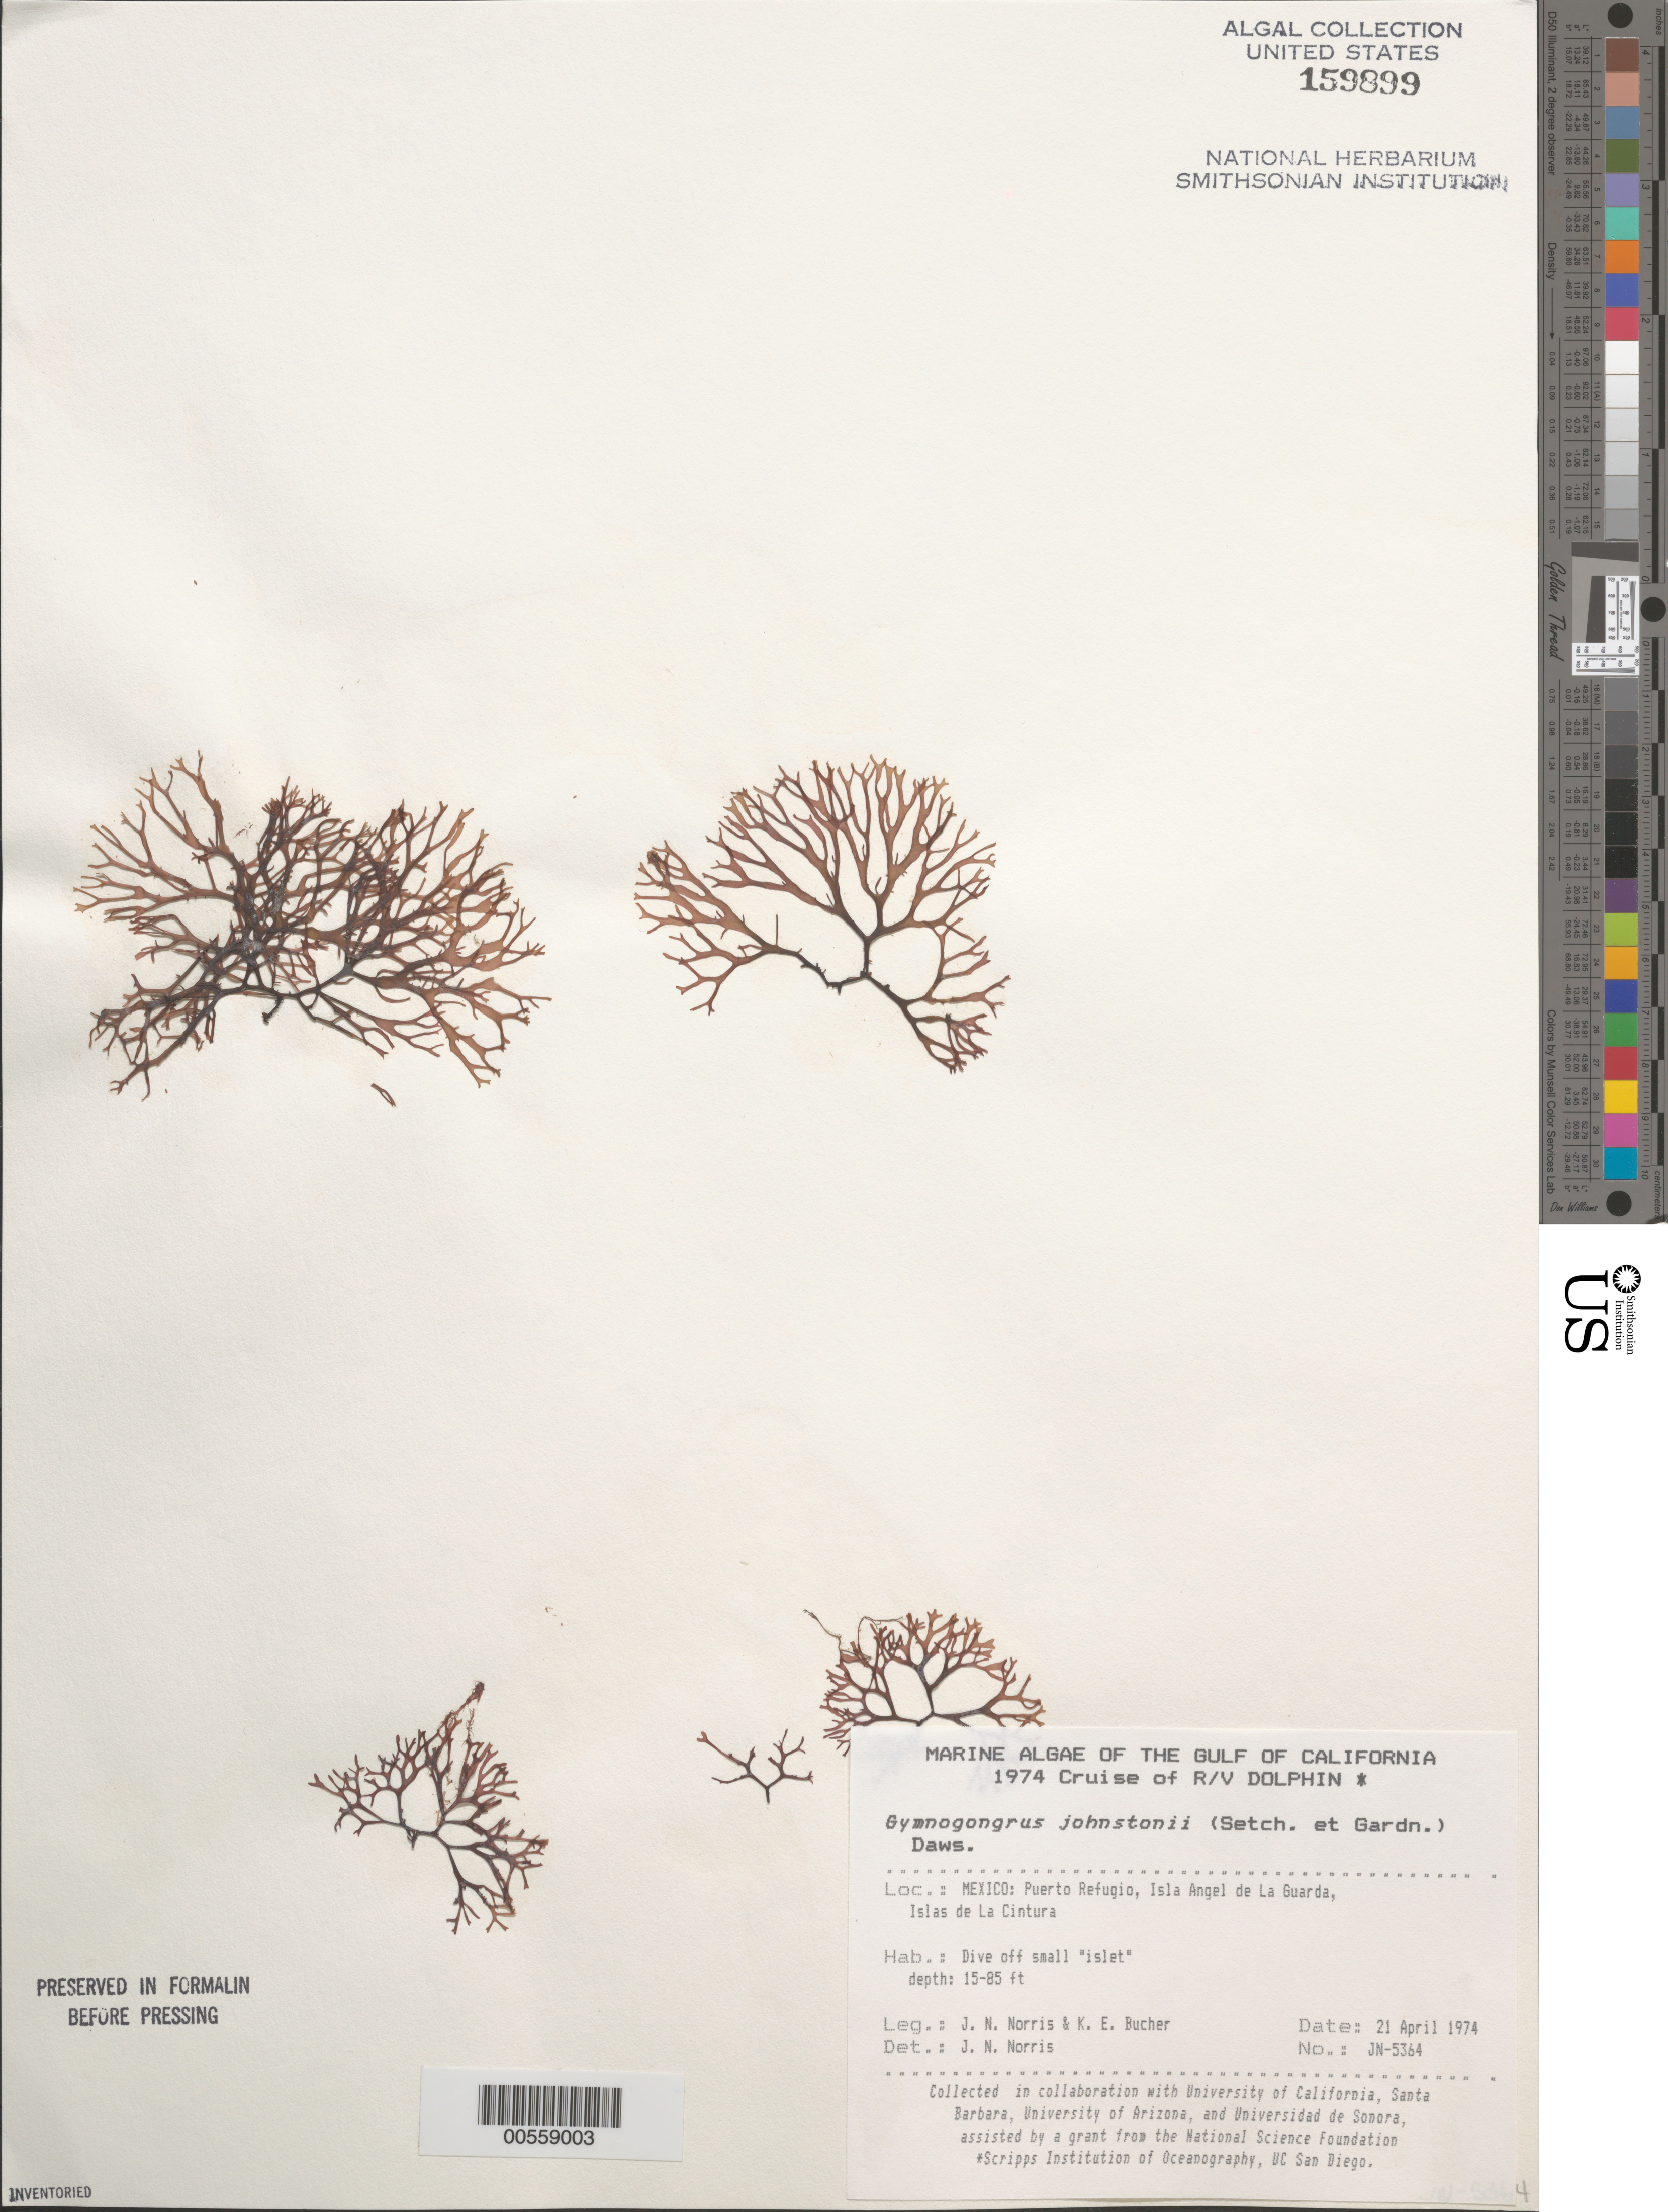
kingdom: Plantae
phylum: Rhodophyta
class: Florideophyceae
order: Gigartinales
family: Phyllophoraceae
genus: Gymnogongrus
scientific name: Gymnogongrus johnstonii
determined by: Norris, James N.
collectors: J. N. Norris & K. E. Bucher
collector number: JN-5364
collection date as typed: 21 Apr 1974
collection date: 1974-04-21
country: Mexico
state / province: Baja California Norte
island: Isla Angel de la Guarda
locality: Puerto Refugio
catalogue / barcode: US 159899